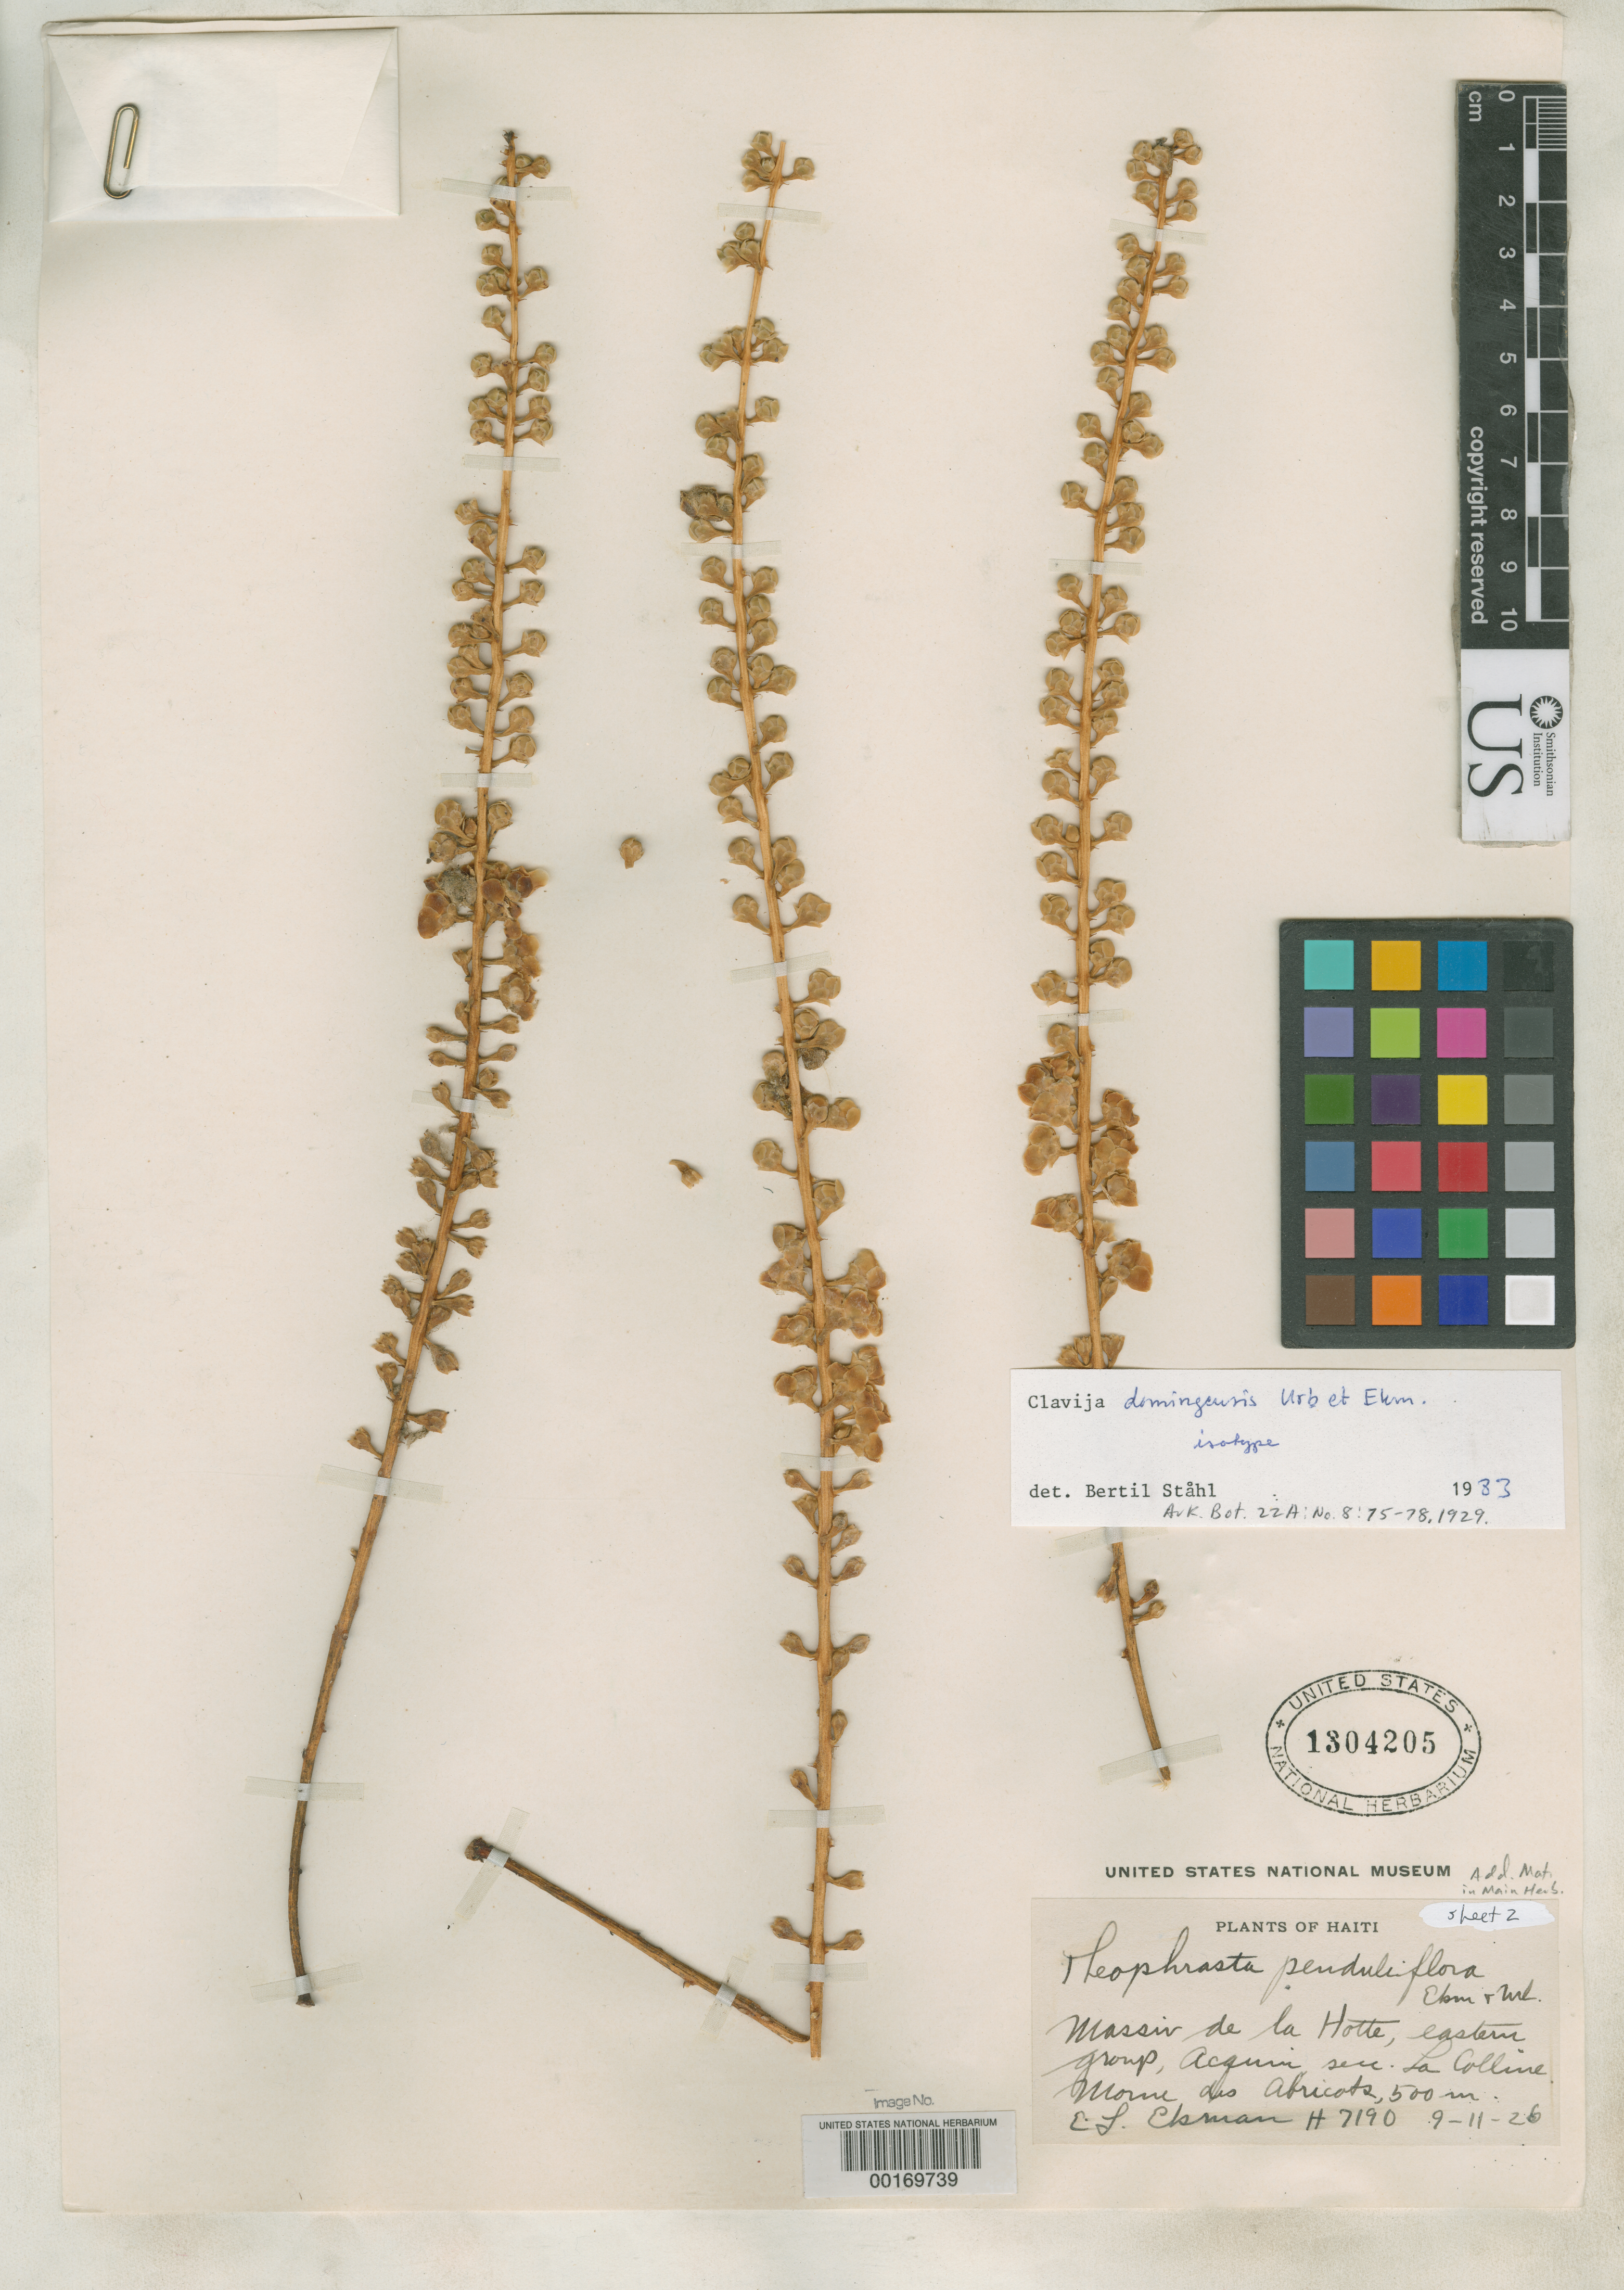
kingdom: Plantae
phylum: Tracheophyta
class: Magnoliopsida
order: Ericales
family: Primulaceae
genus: Clavija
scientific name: Clavija domingensis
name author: Urb. & Ekman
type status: Isotype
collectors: E. L. Ekman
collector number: H 7190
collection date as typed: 09 Nov 1926 or 11 Sep 1926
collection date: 1926-09-11 or 1926-11-09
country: Haiti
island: Hispaniola Island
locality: Massif de La Hotte, eastern group, Acquin, secc. la Colline, Morne des Abricots.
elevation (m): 500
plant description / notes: Sheet numbering has been altered; compare to USNH 1304204.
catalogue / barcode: US 1304205